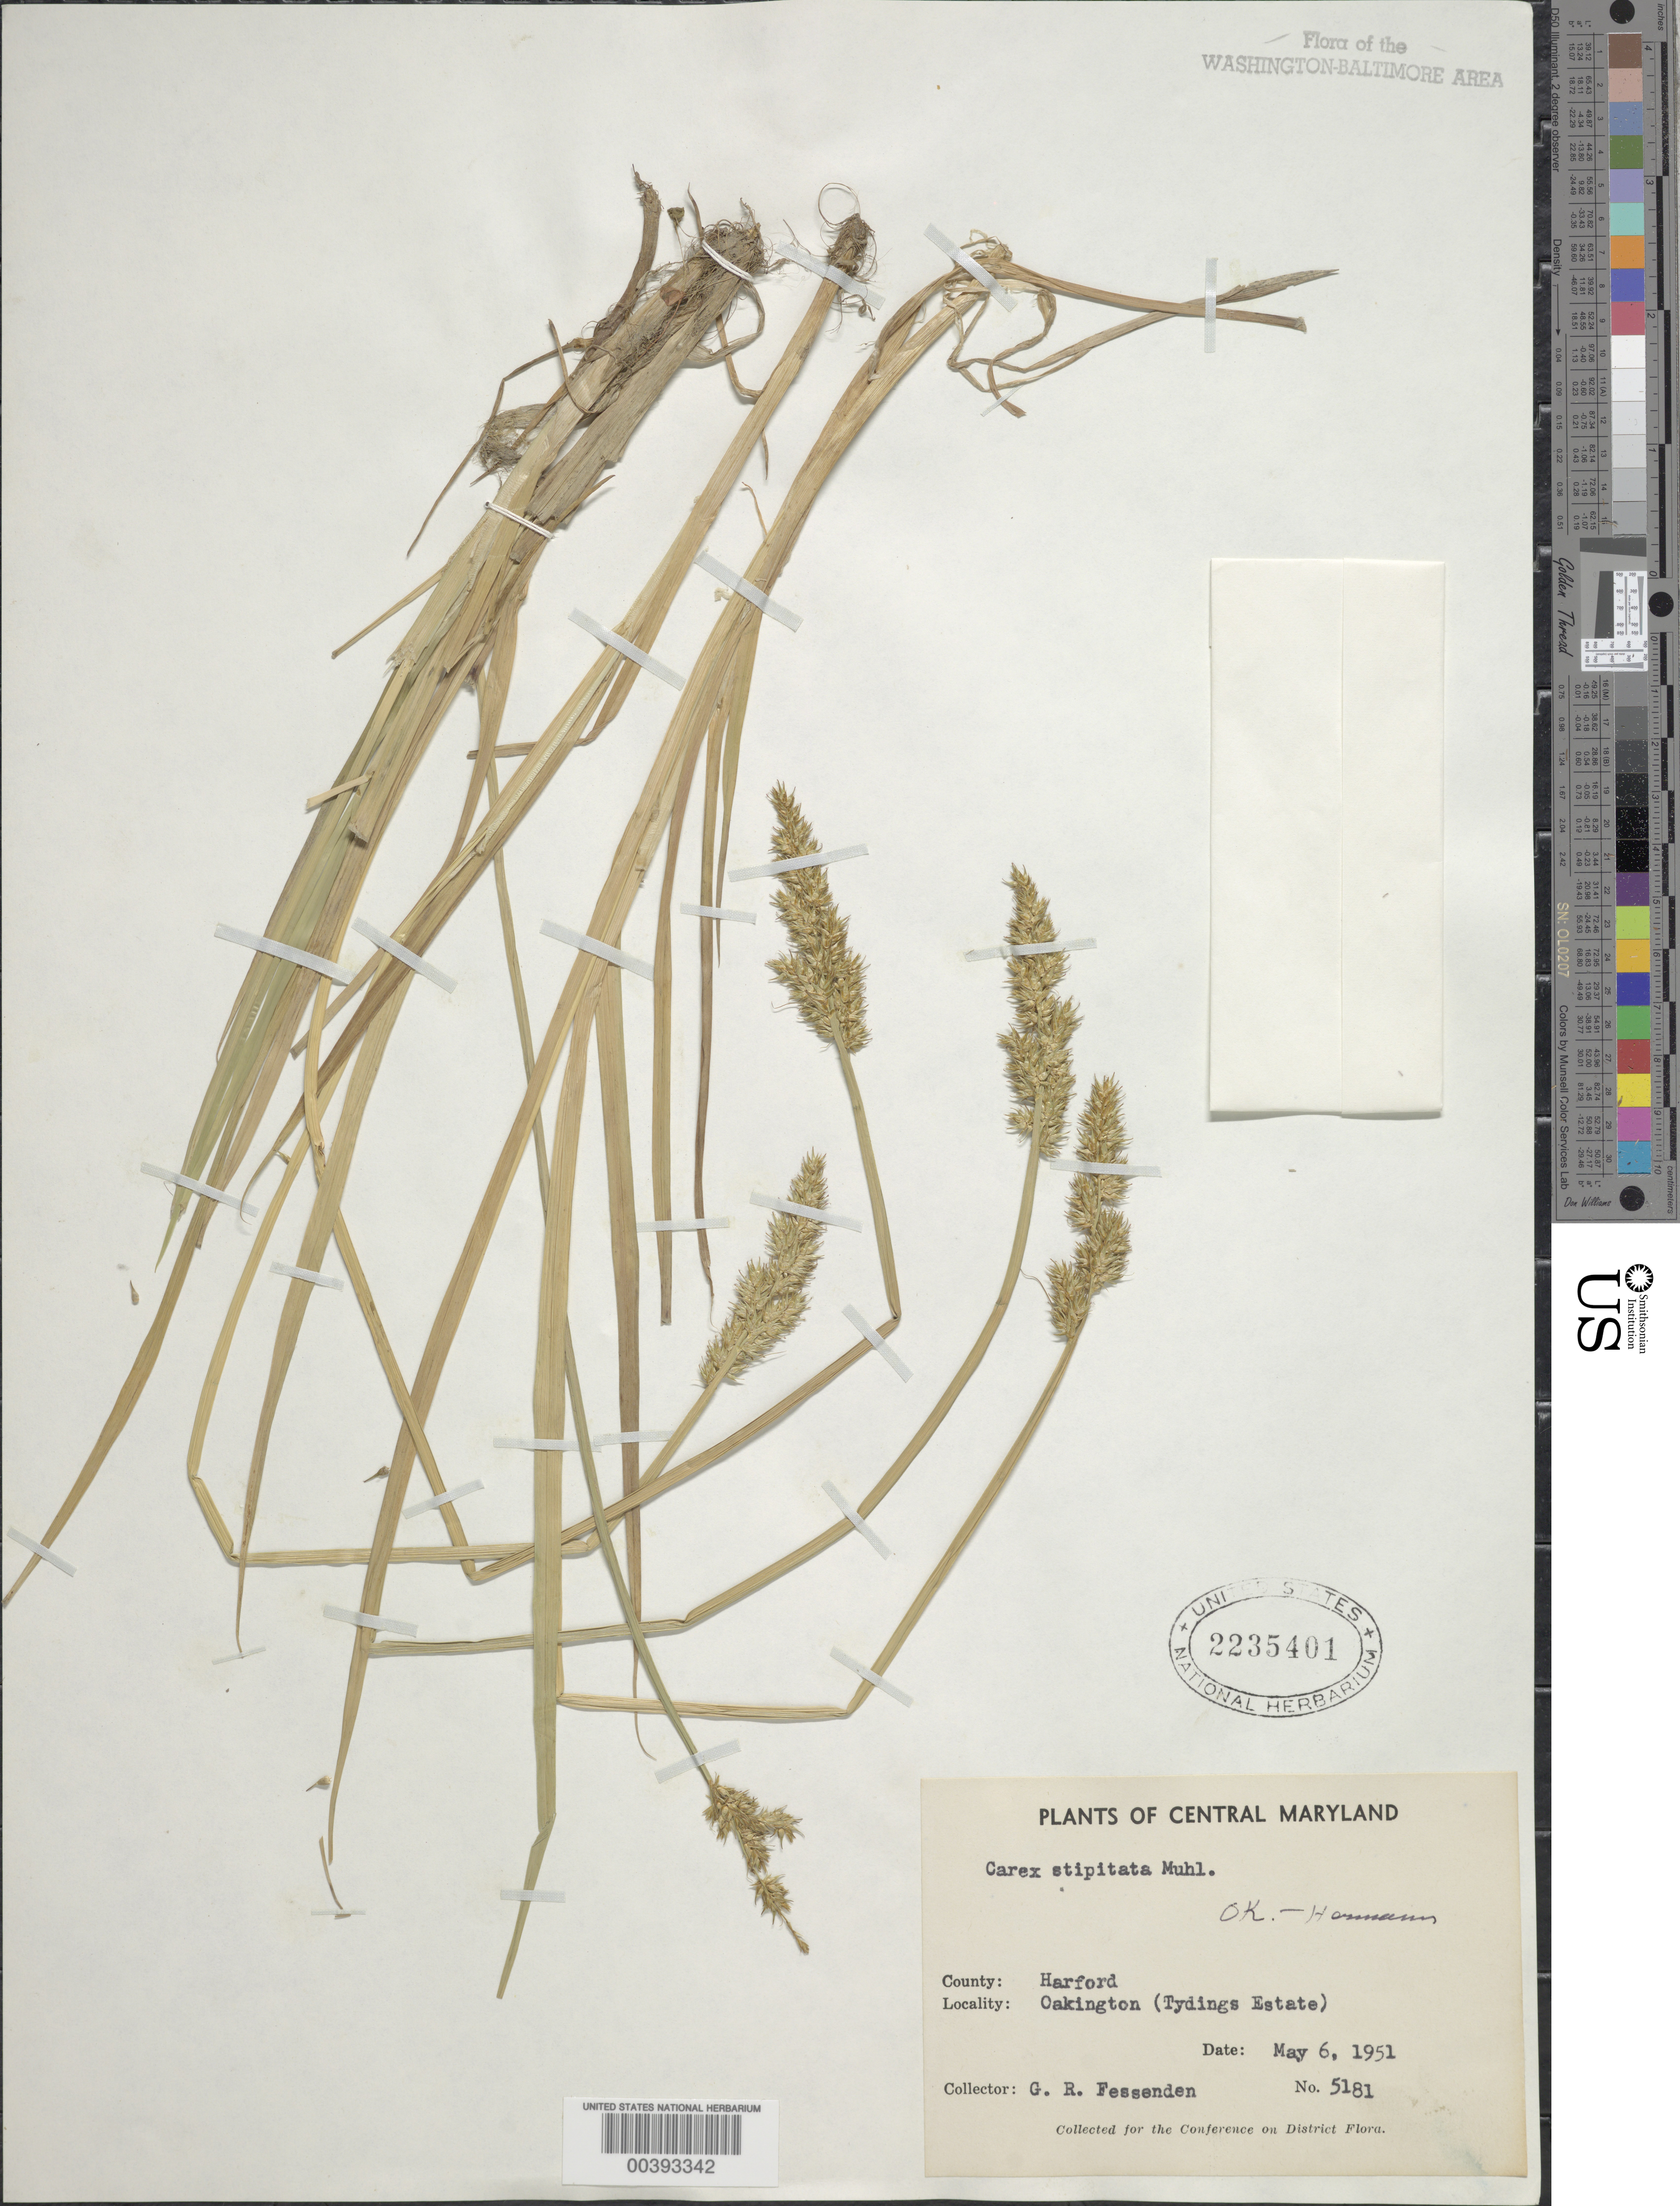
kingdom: Plantae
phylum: Tracheophyta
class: Liliopsida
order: Poales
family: Cyperaceae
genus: Carex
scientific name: Carex stipata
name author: Muhl. ex Willd.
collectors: G. Fessenden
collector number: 5181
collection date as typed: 06 May 1951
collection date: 1951-05-06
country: United States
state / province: Maryland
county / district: Harford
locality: Oakington, Tydings Estate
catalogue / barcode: US 2235401